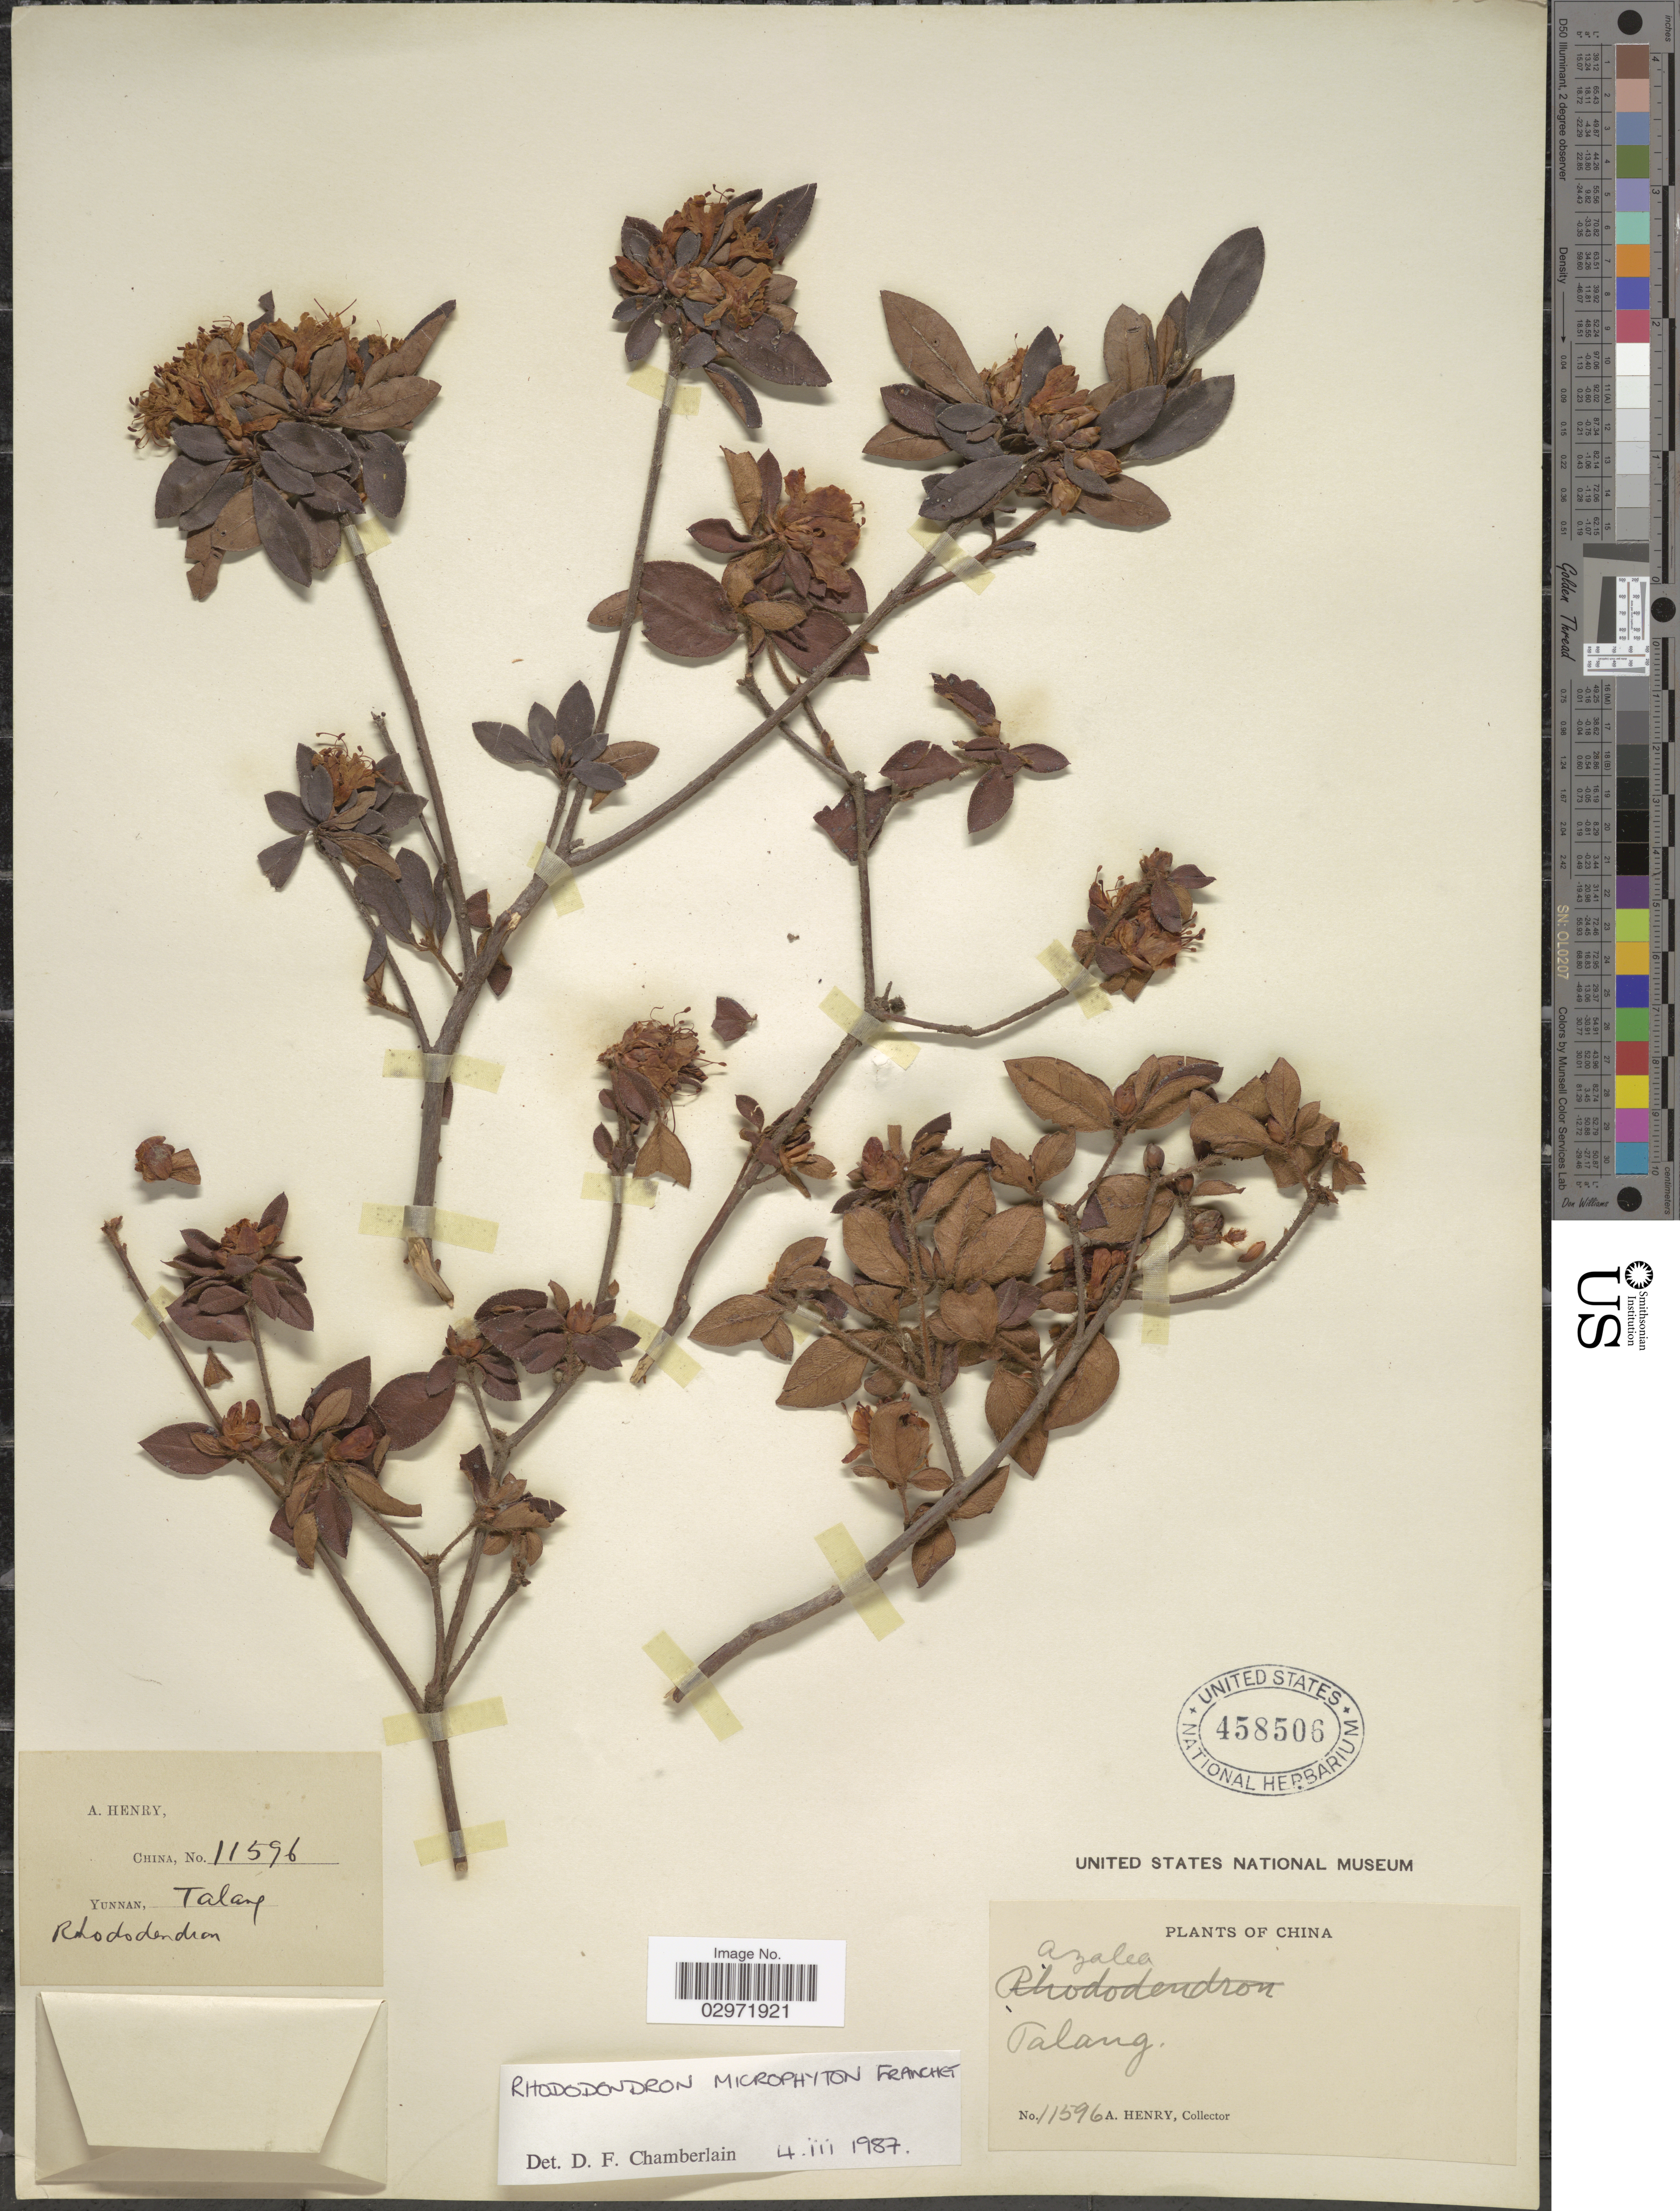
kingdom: Plantae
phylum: Tracheophyta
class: Magnoliopsida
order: Ericales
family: Ericaceae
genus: Rhododendron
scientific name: Rhododendron microphyton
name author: Franch.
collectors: A. Henry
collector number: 11596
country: China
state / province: Yunnan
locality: Talang.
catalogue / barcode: US 458506